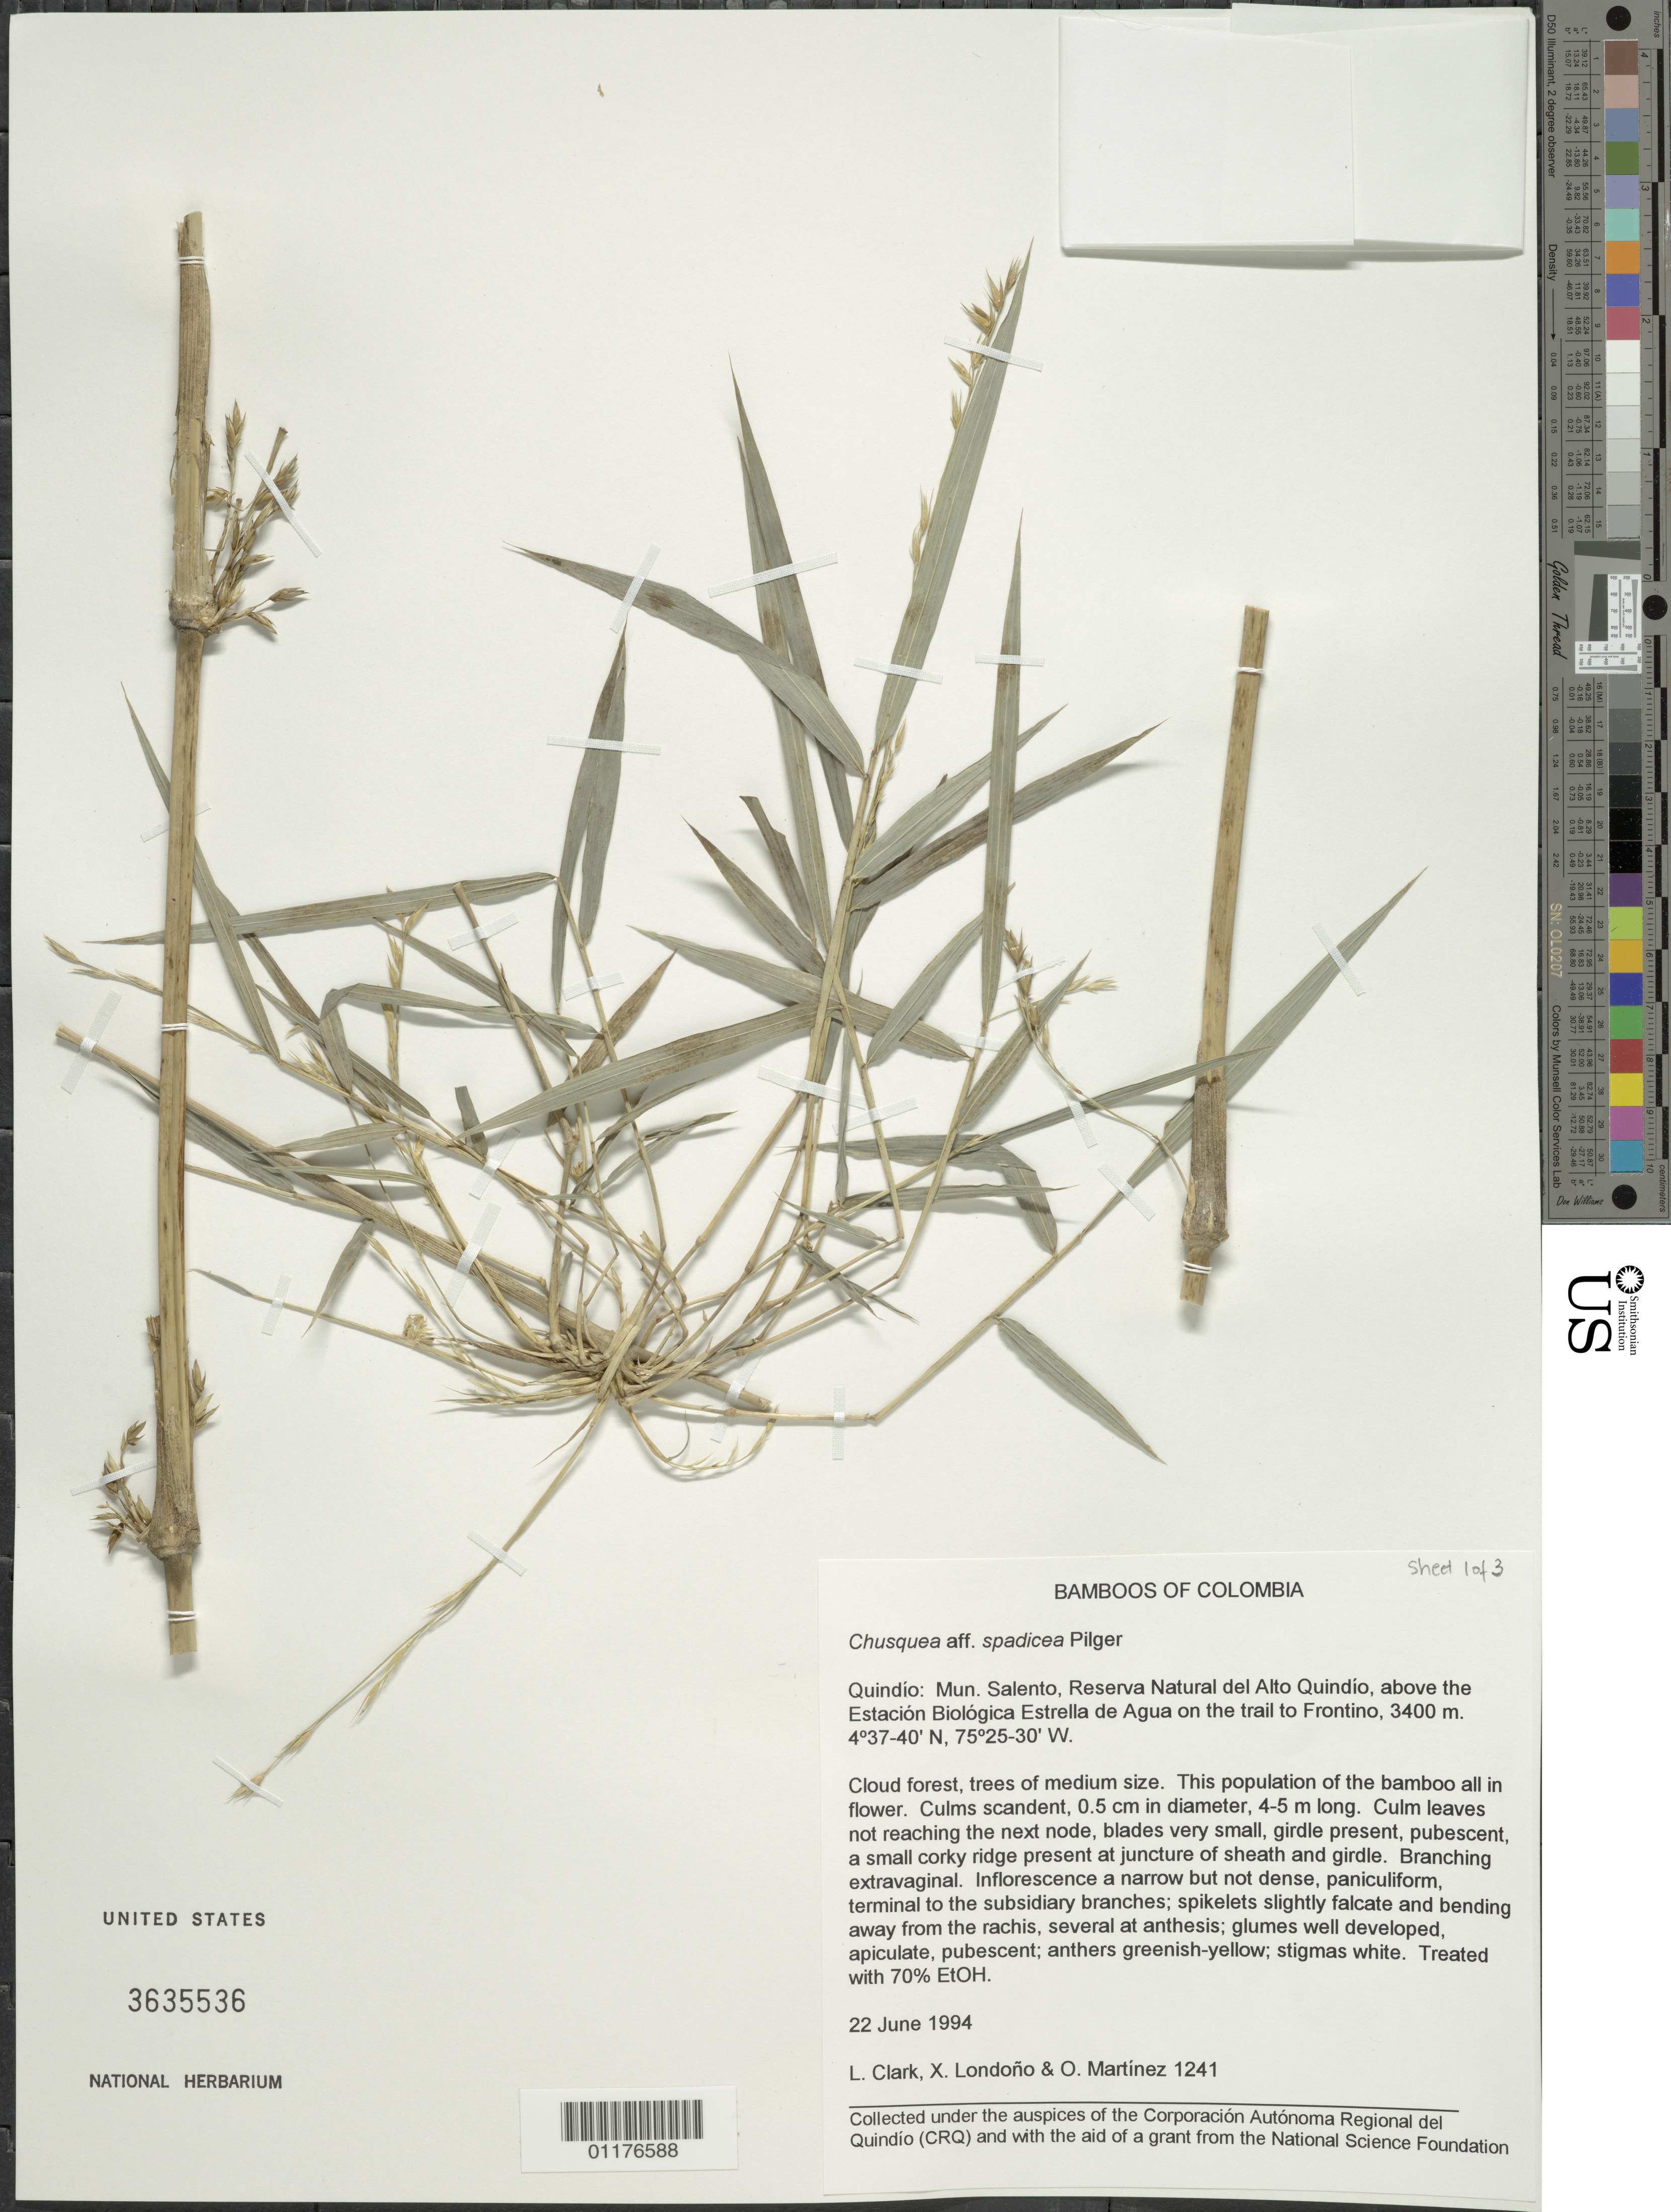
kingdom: Plantae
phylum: Tracheophyta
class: Liliopsida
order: Poales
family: Poaceae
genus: Chusquea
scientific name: Chusquea spadicea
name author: Pilg.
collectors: L. G. Clark, X. Londoño & O. Martínez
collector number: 1241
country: Colombia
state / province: Quindío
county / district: Salento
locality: Reserva Natural de Alto Quindio, above the Estacion Biologica Estrella de Aqua on the trail to Frontino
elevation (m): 3400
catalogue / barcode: US 3635536